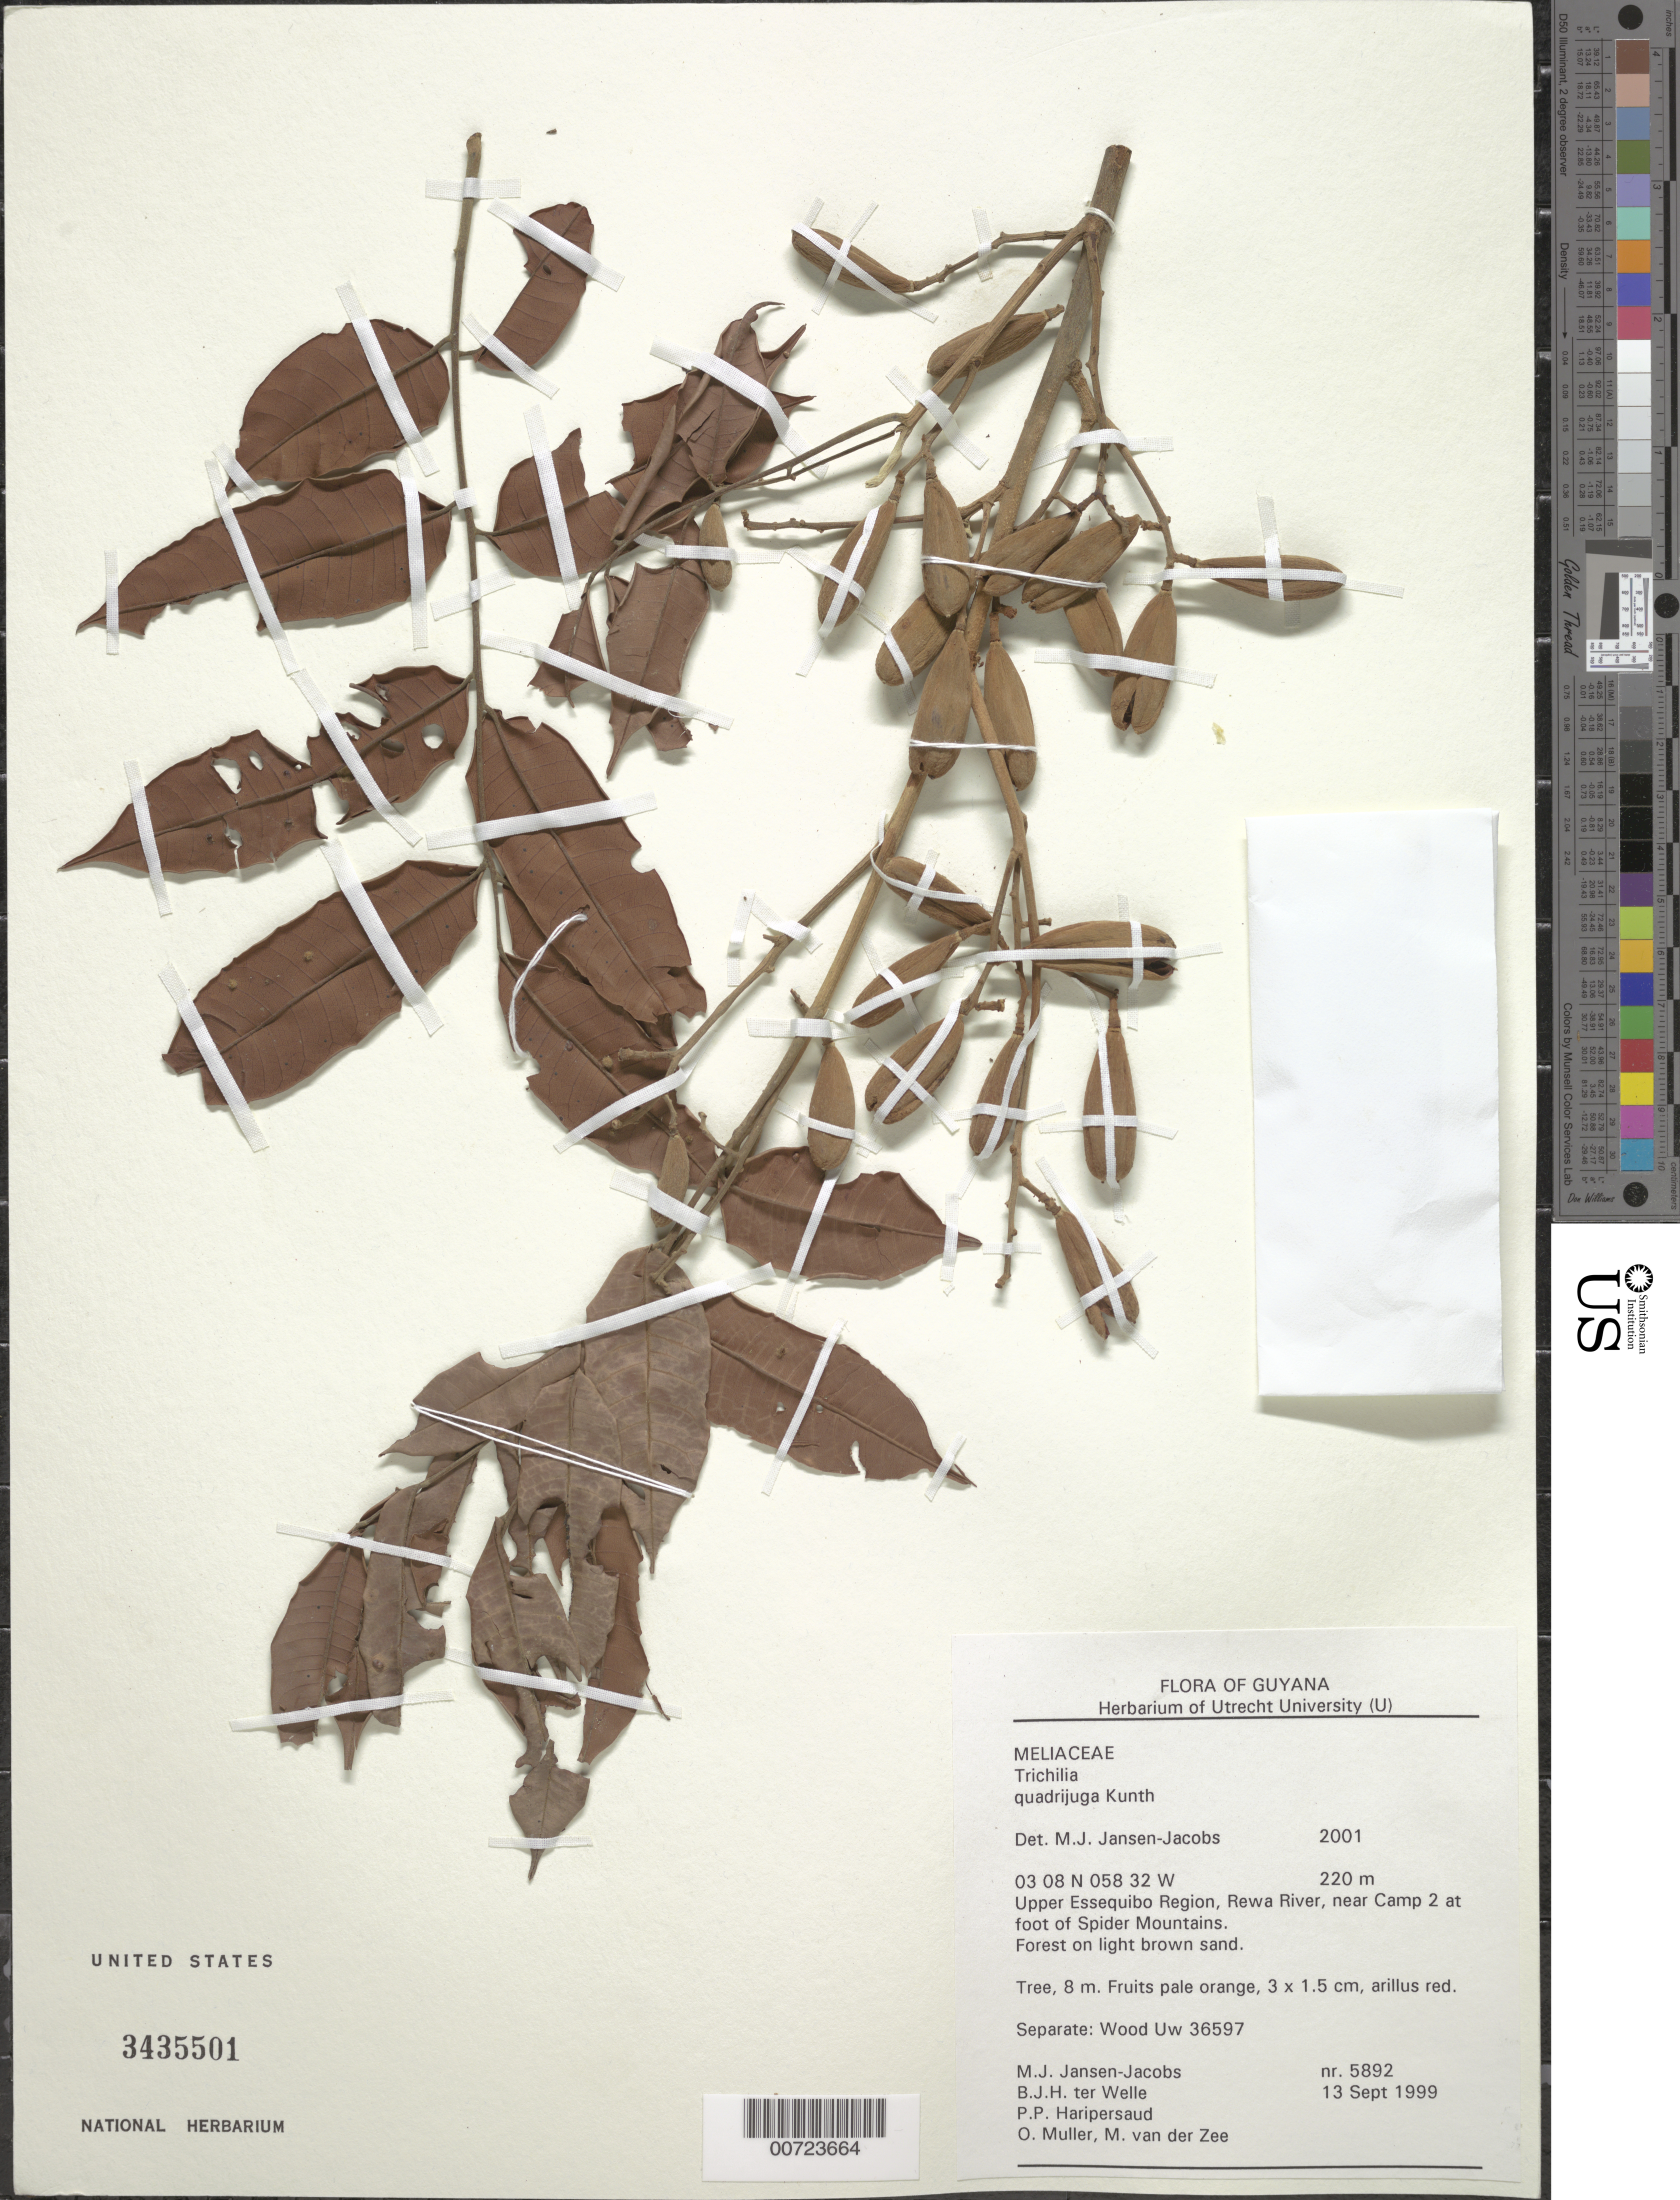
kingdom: Plantae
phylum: Tracheophyta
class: Magnoliopsida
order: Sapindales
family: Meliaceae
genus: Trichilia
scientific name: Trichilia quadrijuga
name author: Kunth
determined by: Jansen-Jacobs, M. J., (U), Nationaal Herbarium Nederland, Utrecht University branch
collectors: M. J. Jansen-Jacobs, B. Welle, P. Haripersaud, O. Muller & M. van der Zee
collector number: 5892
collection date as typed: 16-Sep-99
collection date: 1999-09-16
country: Guyana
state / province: U. Takutu-U. Essequibo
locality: Rewa River, at foot of Spider Mts., near camp 2, Upper Essequibo Region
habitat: Forest on light brown sand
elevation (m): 220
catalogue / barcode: US 3435501